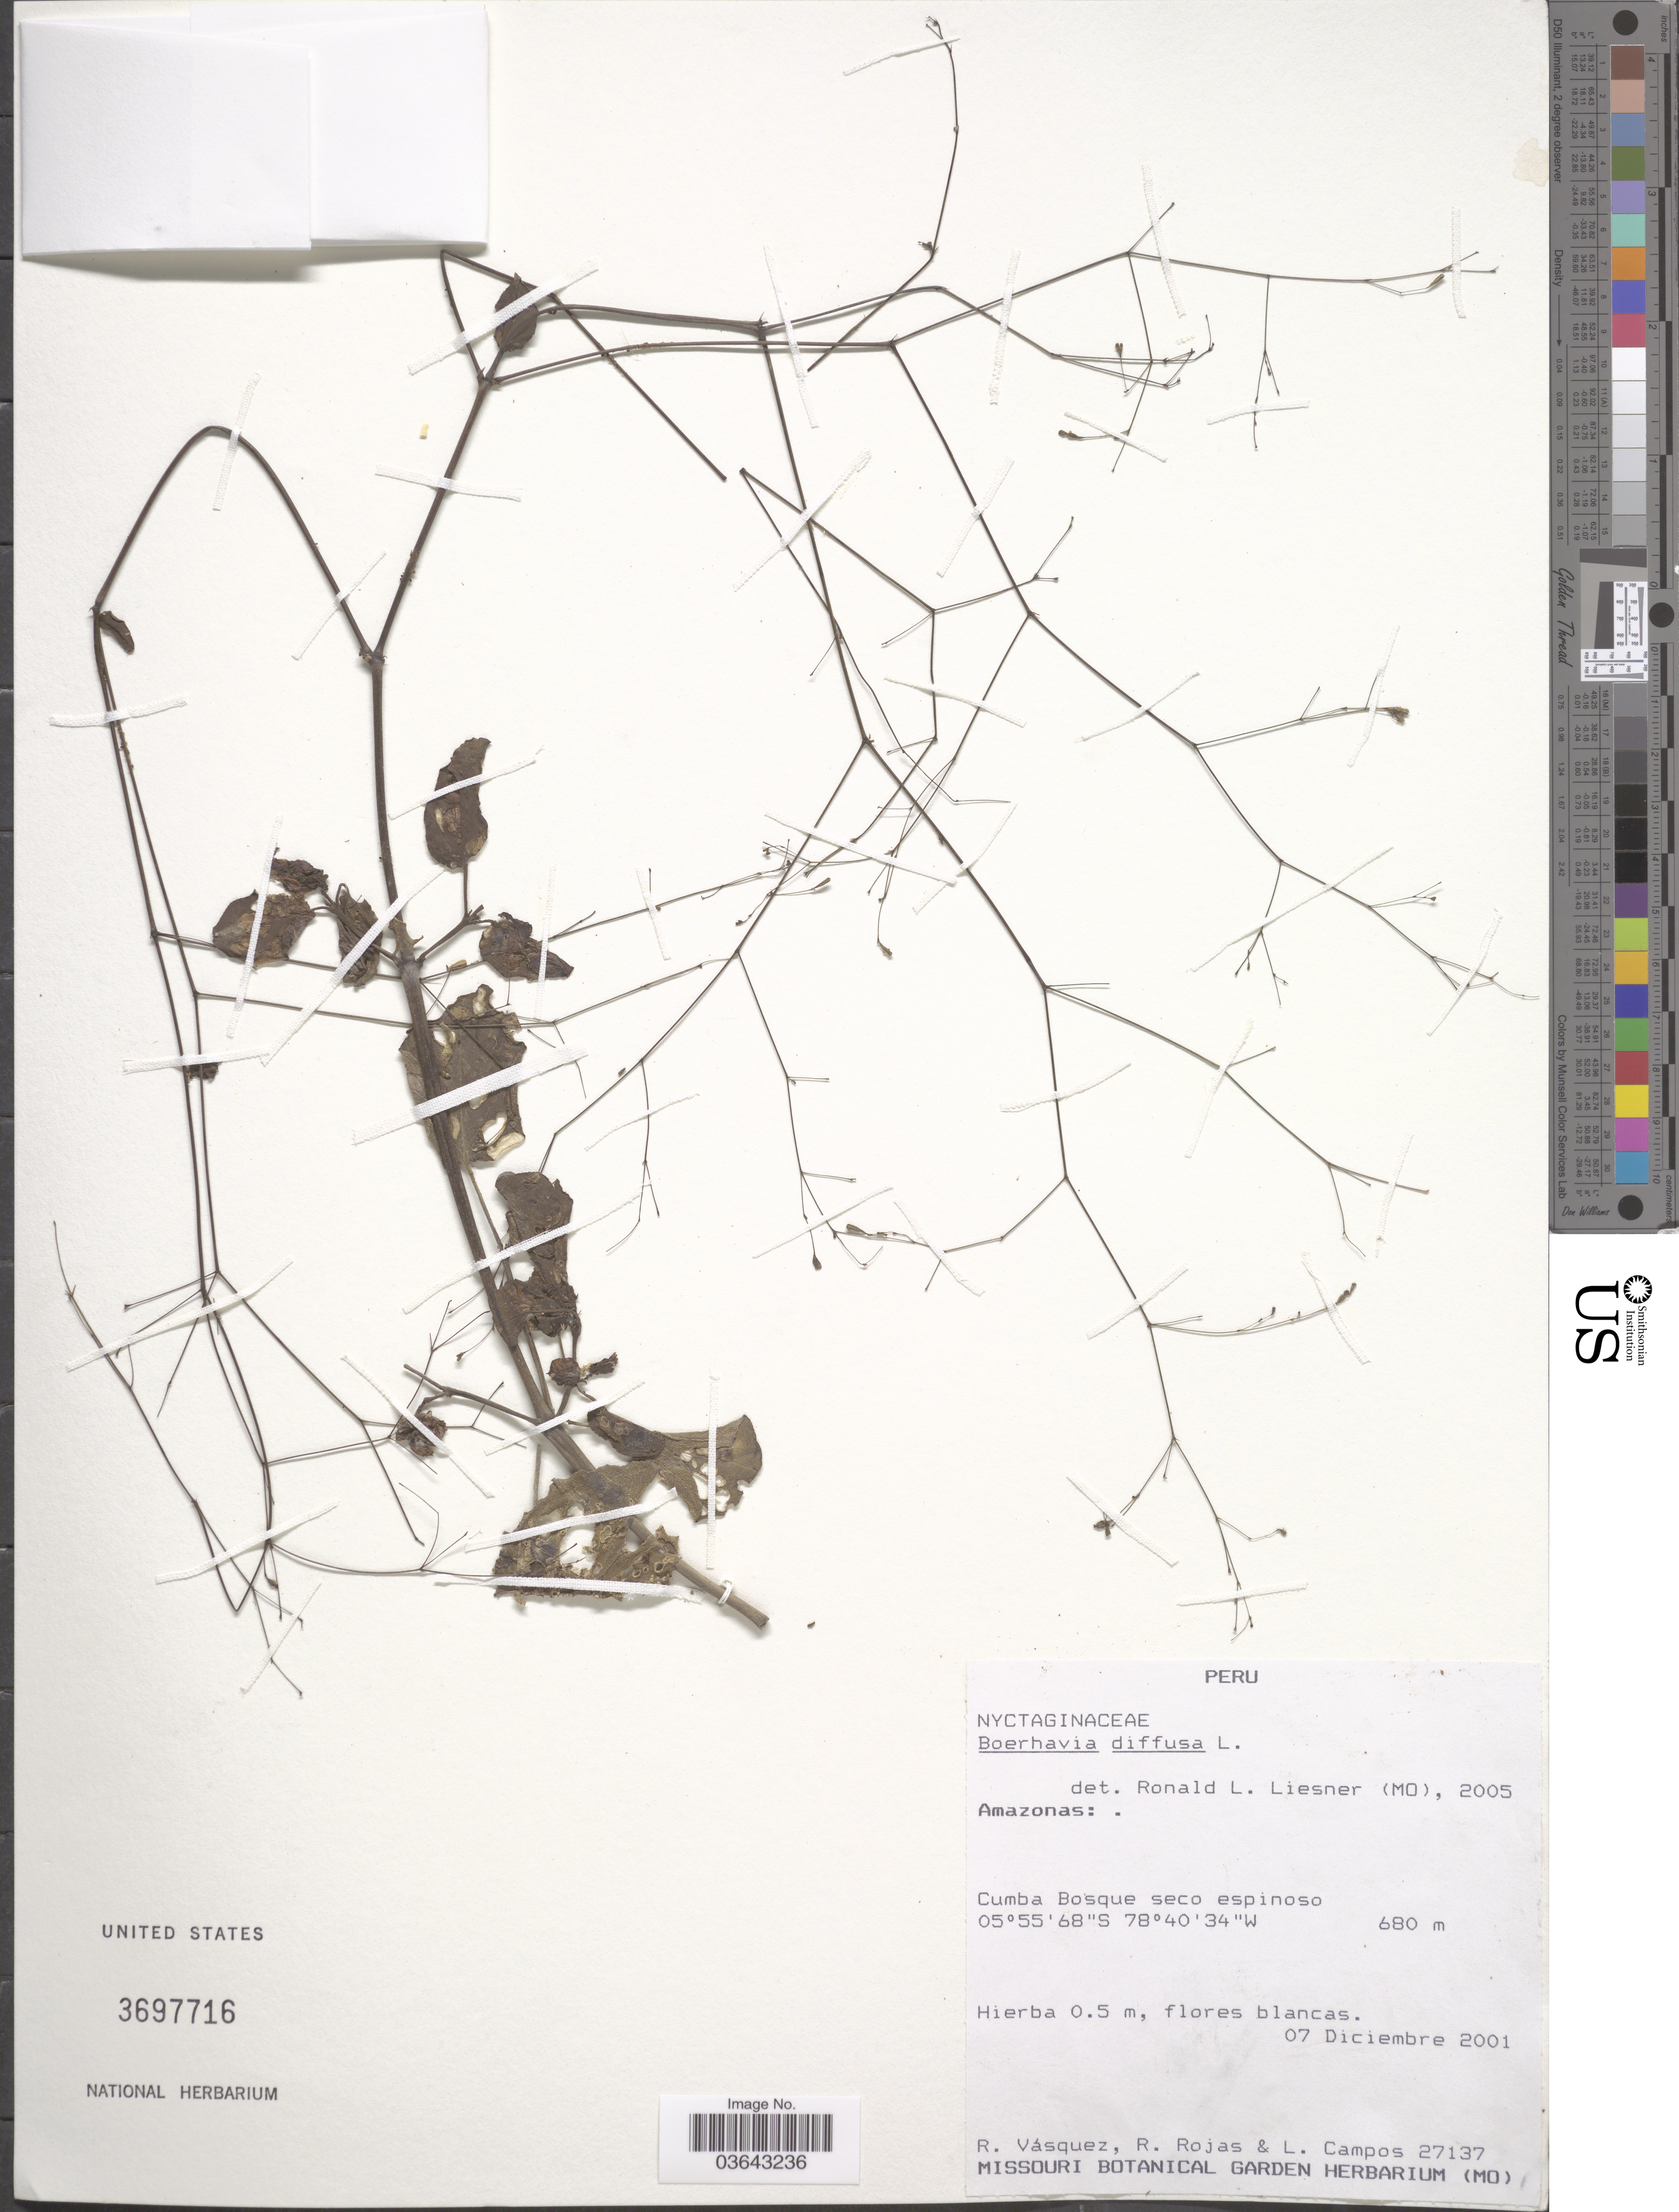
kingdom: Plantae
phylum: Tracheophyta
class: Magnoliopsida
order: Caryophyllales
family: Nyctaginaceae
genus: Boerhavia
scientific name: Boerhavia diffusa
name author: L.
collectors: R. Vásquez, R. Rojas & L. Campos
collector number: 27137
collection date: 2001-12-07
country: Peru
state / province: Amazonas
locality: Cumba Bosque seco espinoso.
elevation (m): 680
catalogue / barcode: US 3697716